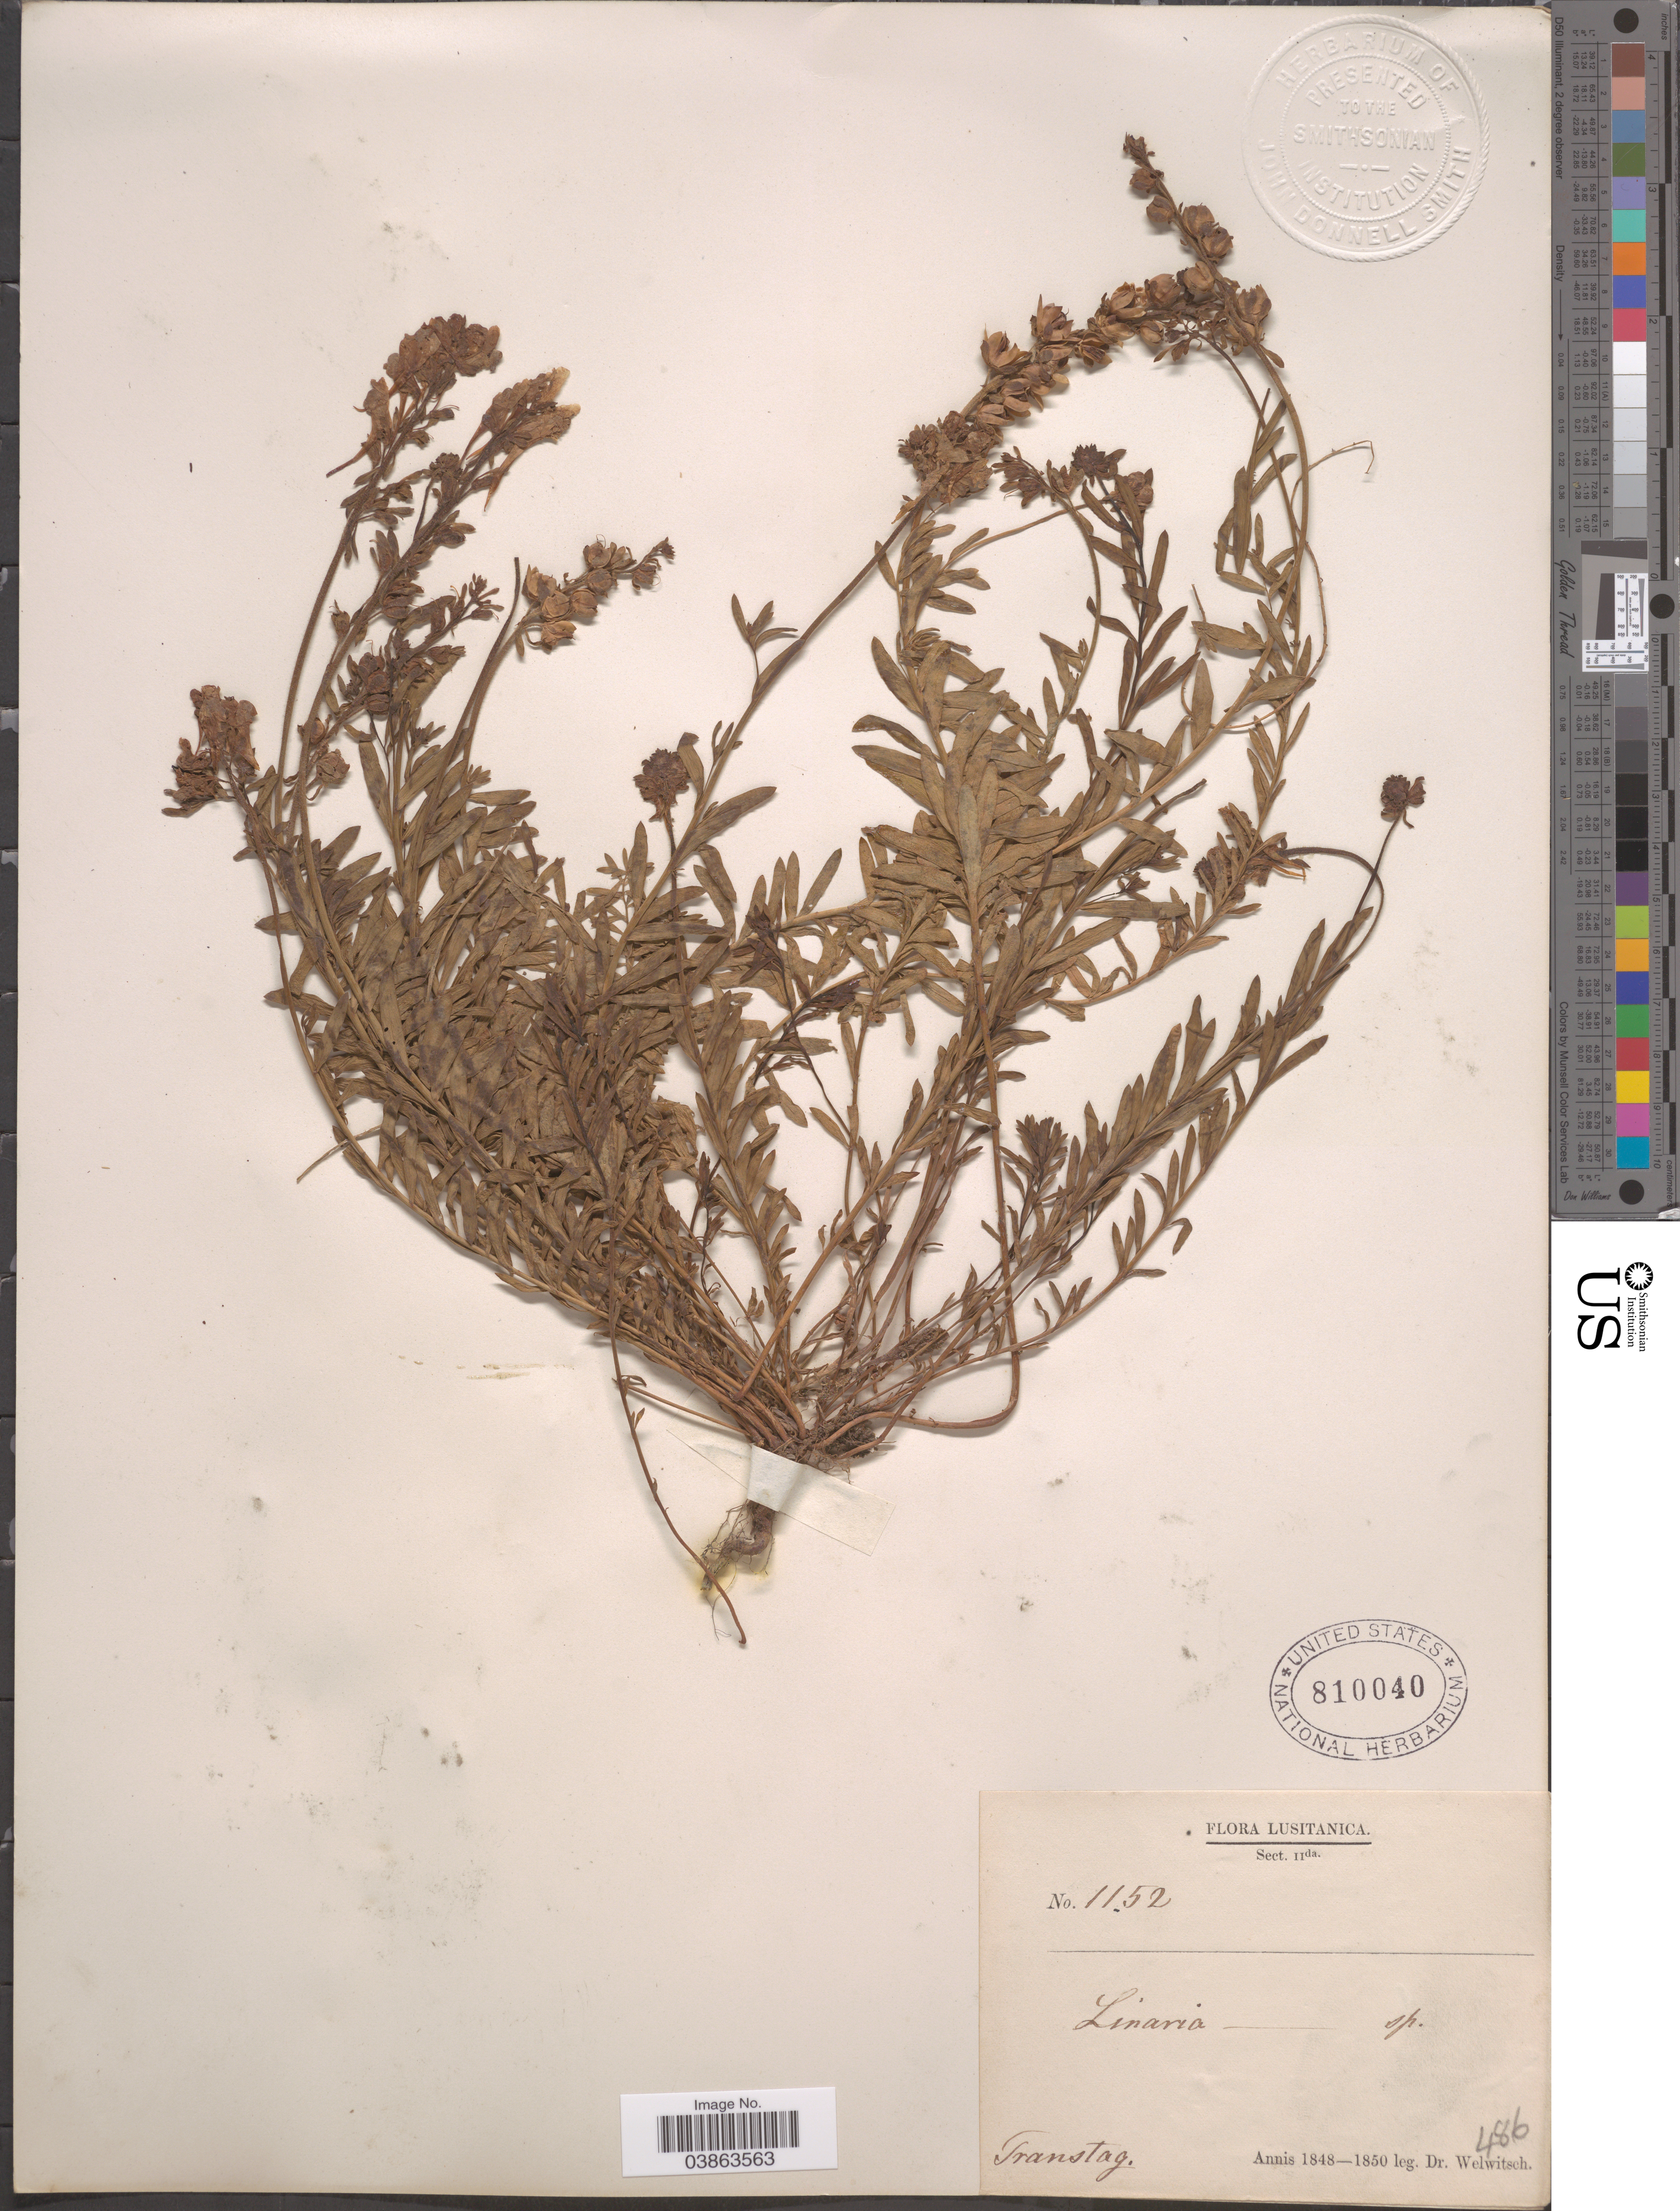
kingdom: Plantae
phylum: Tracheophyta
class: Magnoliopsida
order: Lamiales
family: Plantaginaceae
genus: Linaria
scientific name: Linaria sp.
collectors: -. Welwitsch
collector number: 1152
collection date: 1848/1850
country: Portugal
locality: Transtag.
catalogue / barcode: US 810040